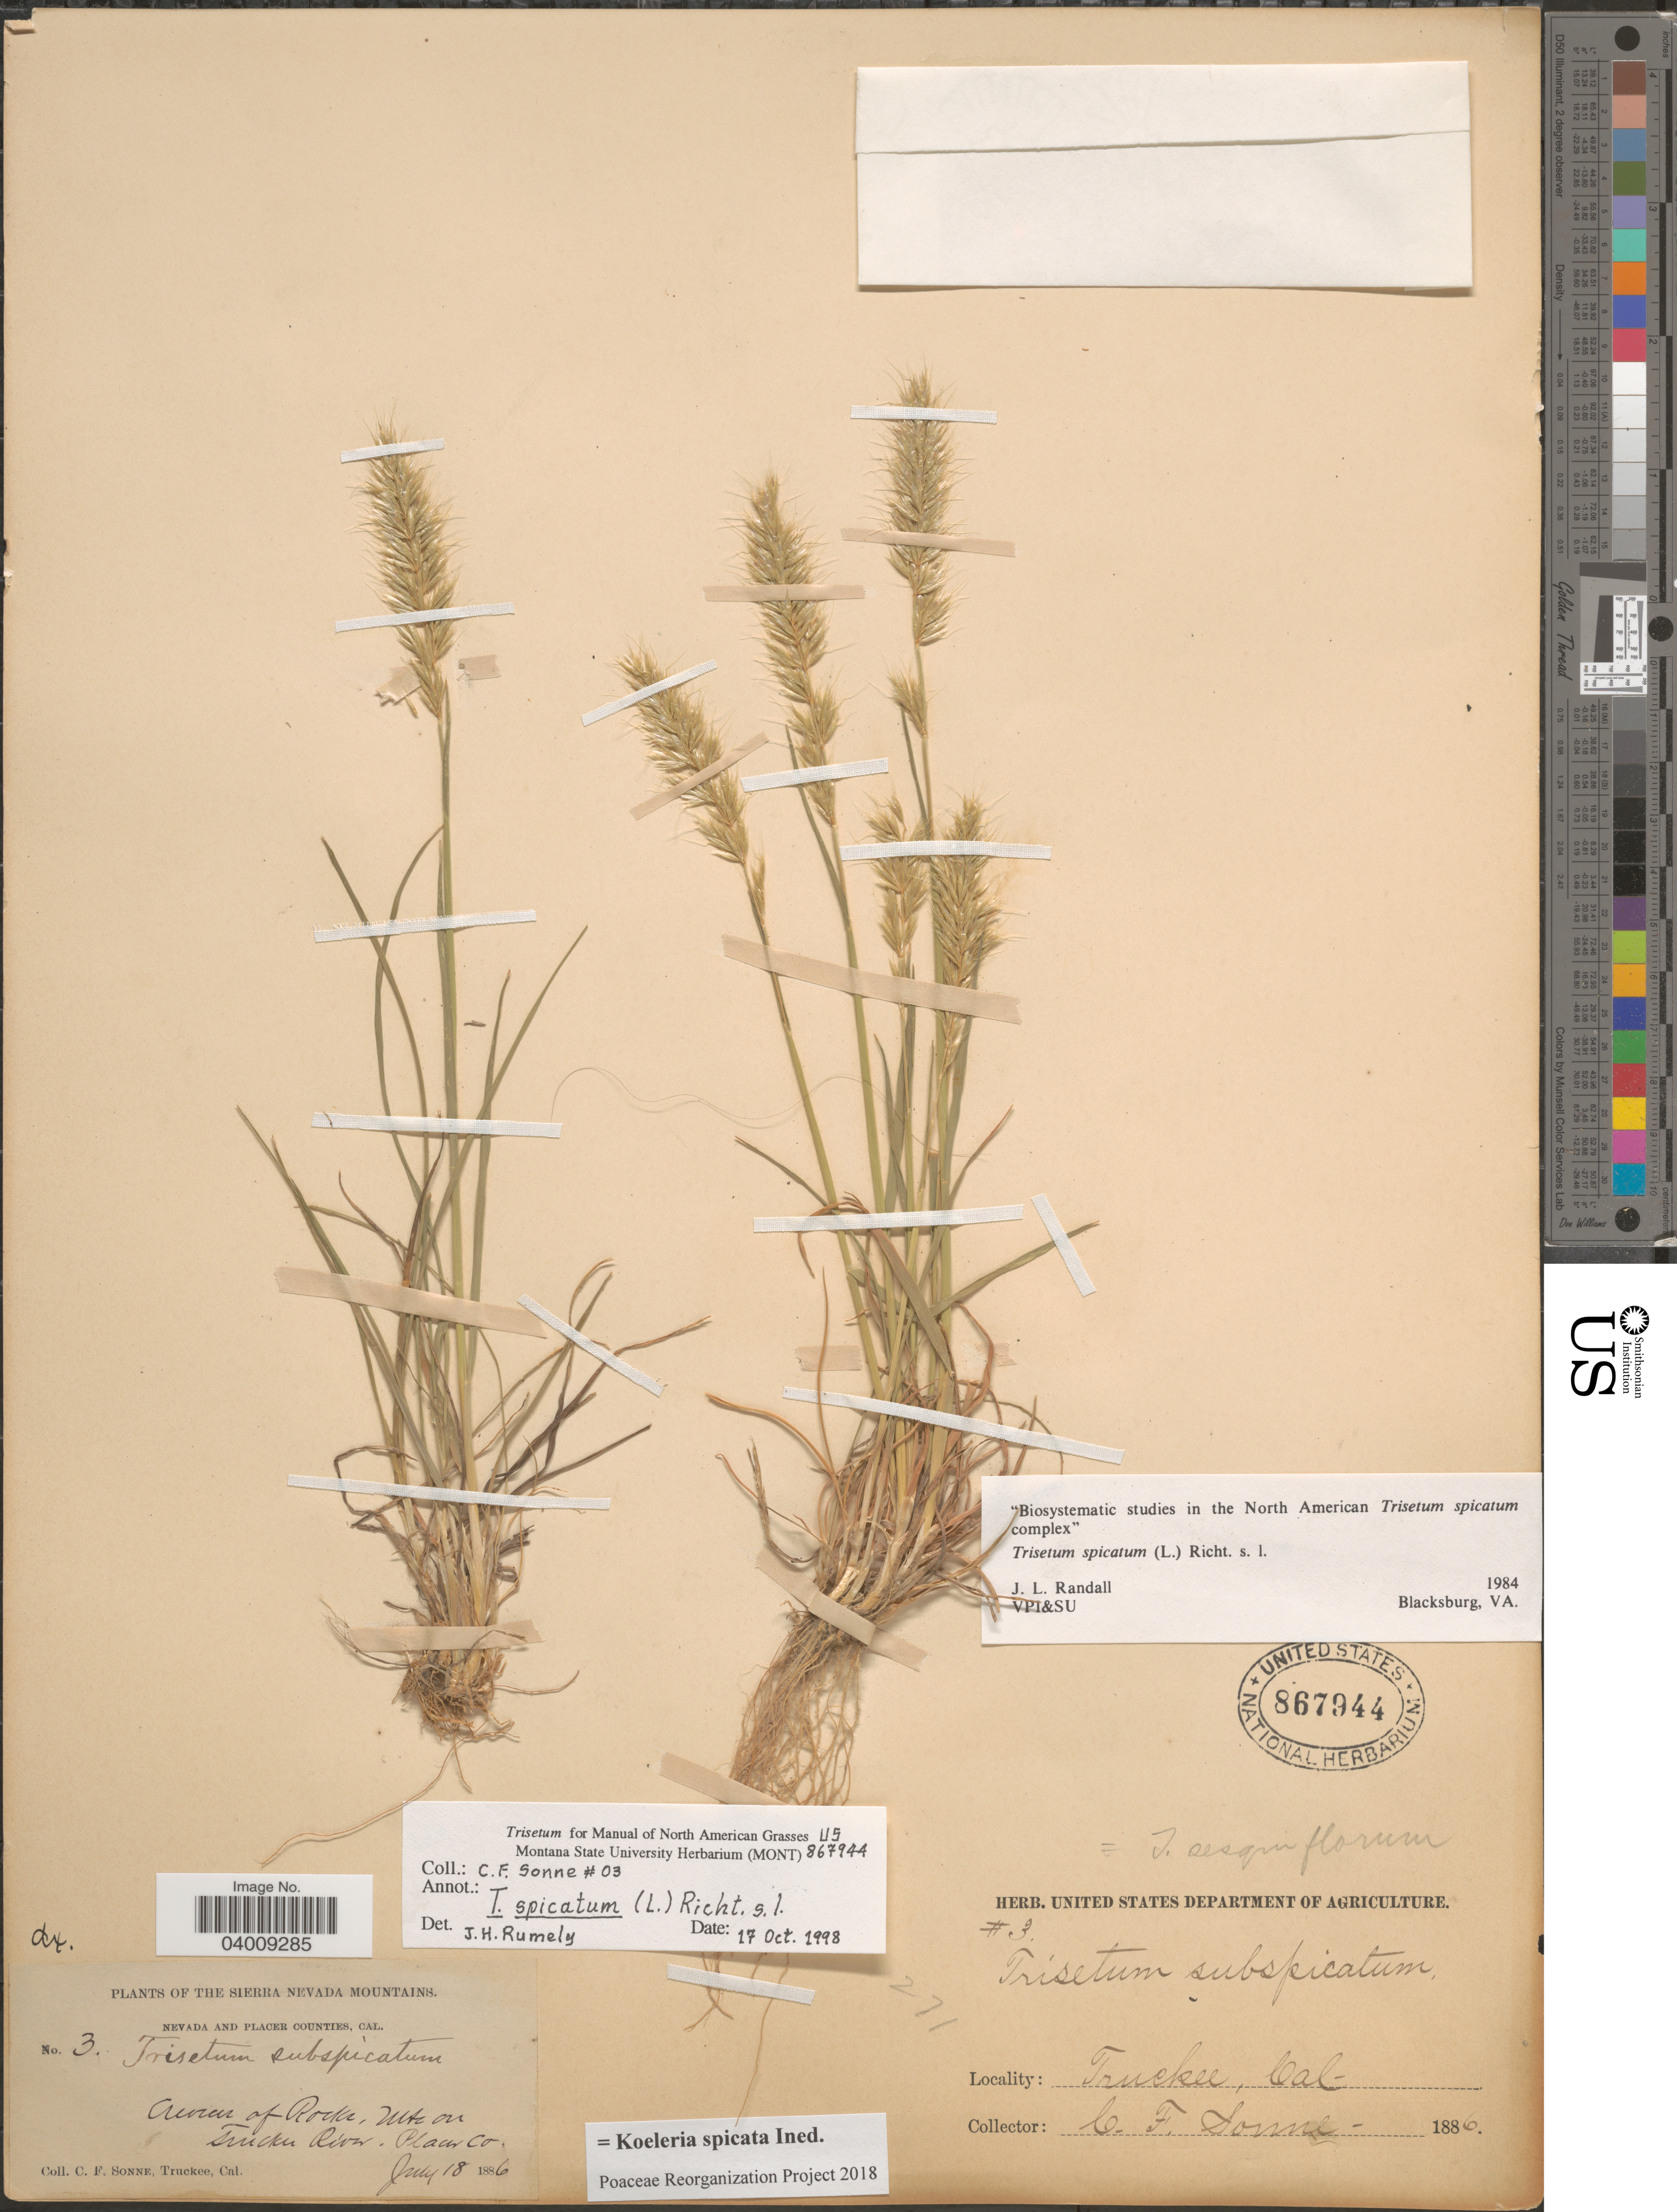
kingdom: Plantae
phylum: Tracheophyta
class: Liliopsida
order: Poales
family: Poaceae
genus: Koeleria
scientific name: Koeleria spicata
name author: (L.) Barberá et al.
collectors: C. Sonne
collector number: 3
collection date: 1886-07-18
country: United States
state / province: California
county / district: Placer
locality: The Sierra Nevada Mountains. Crevices of Rocks, Mts on Truckee River. Placer Co. Truckee.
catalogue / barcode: US 867944